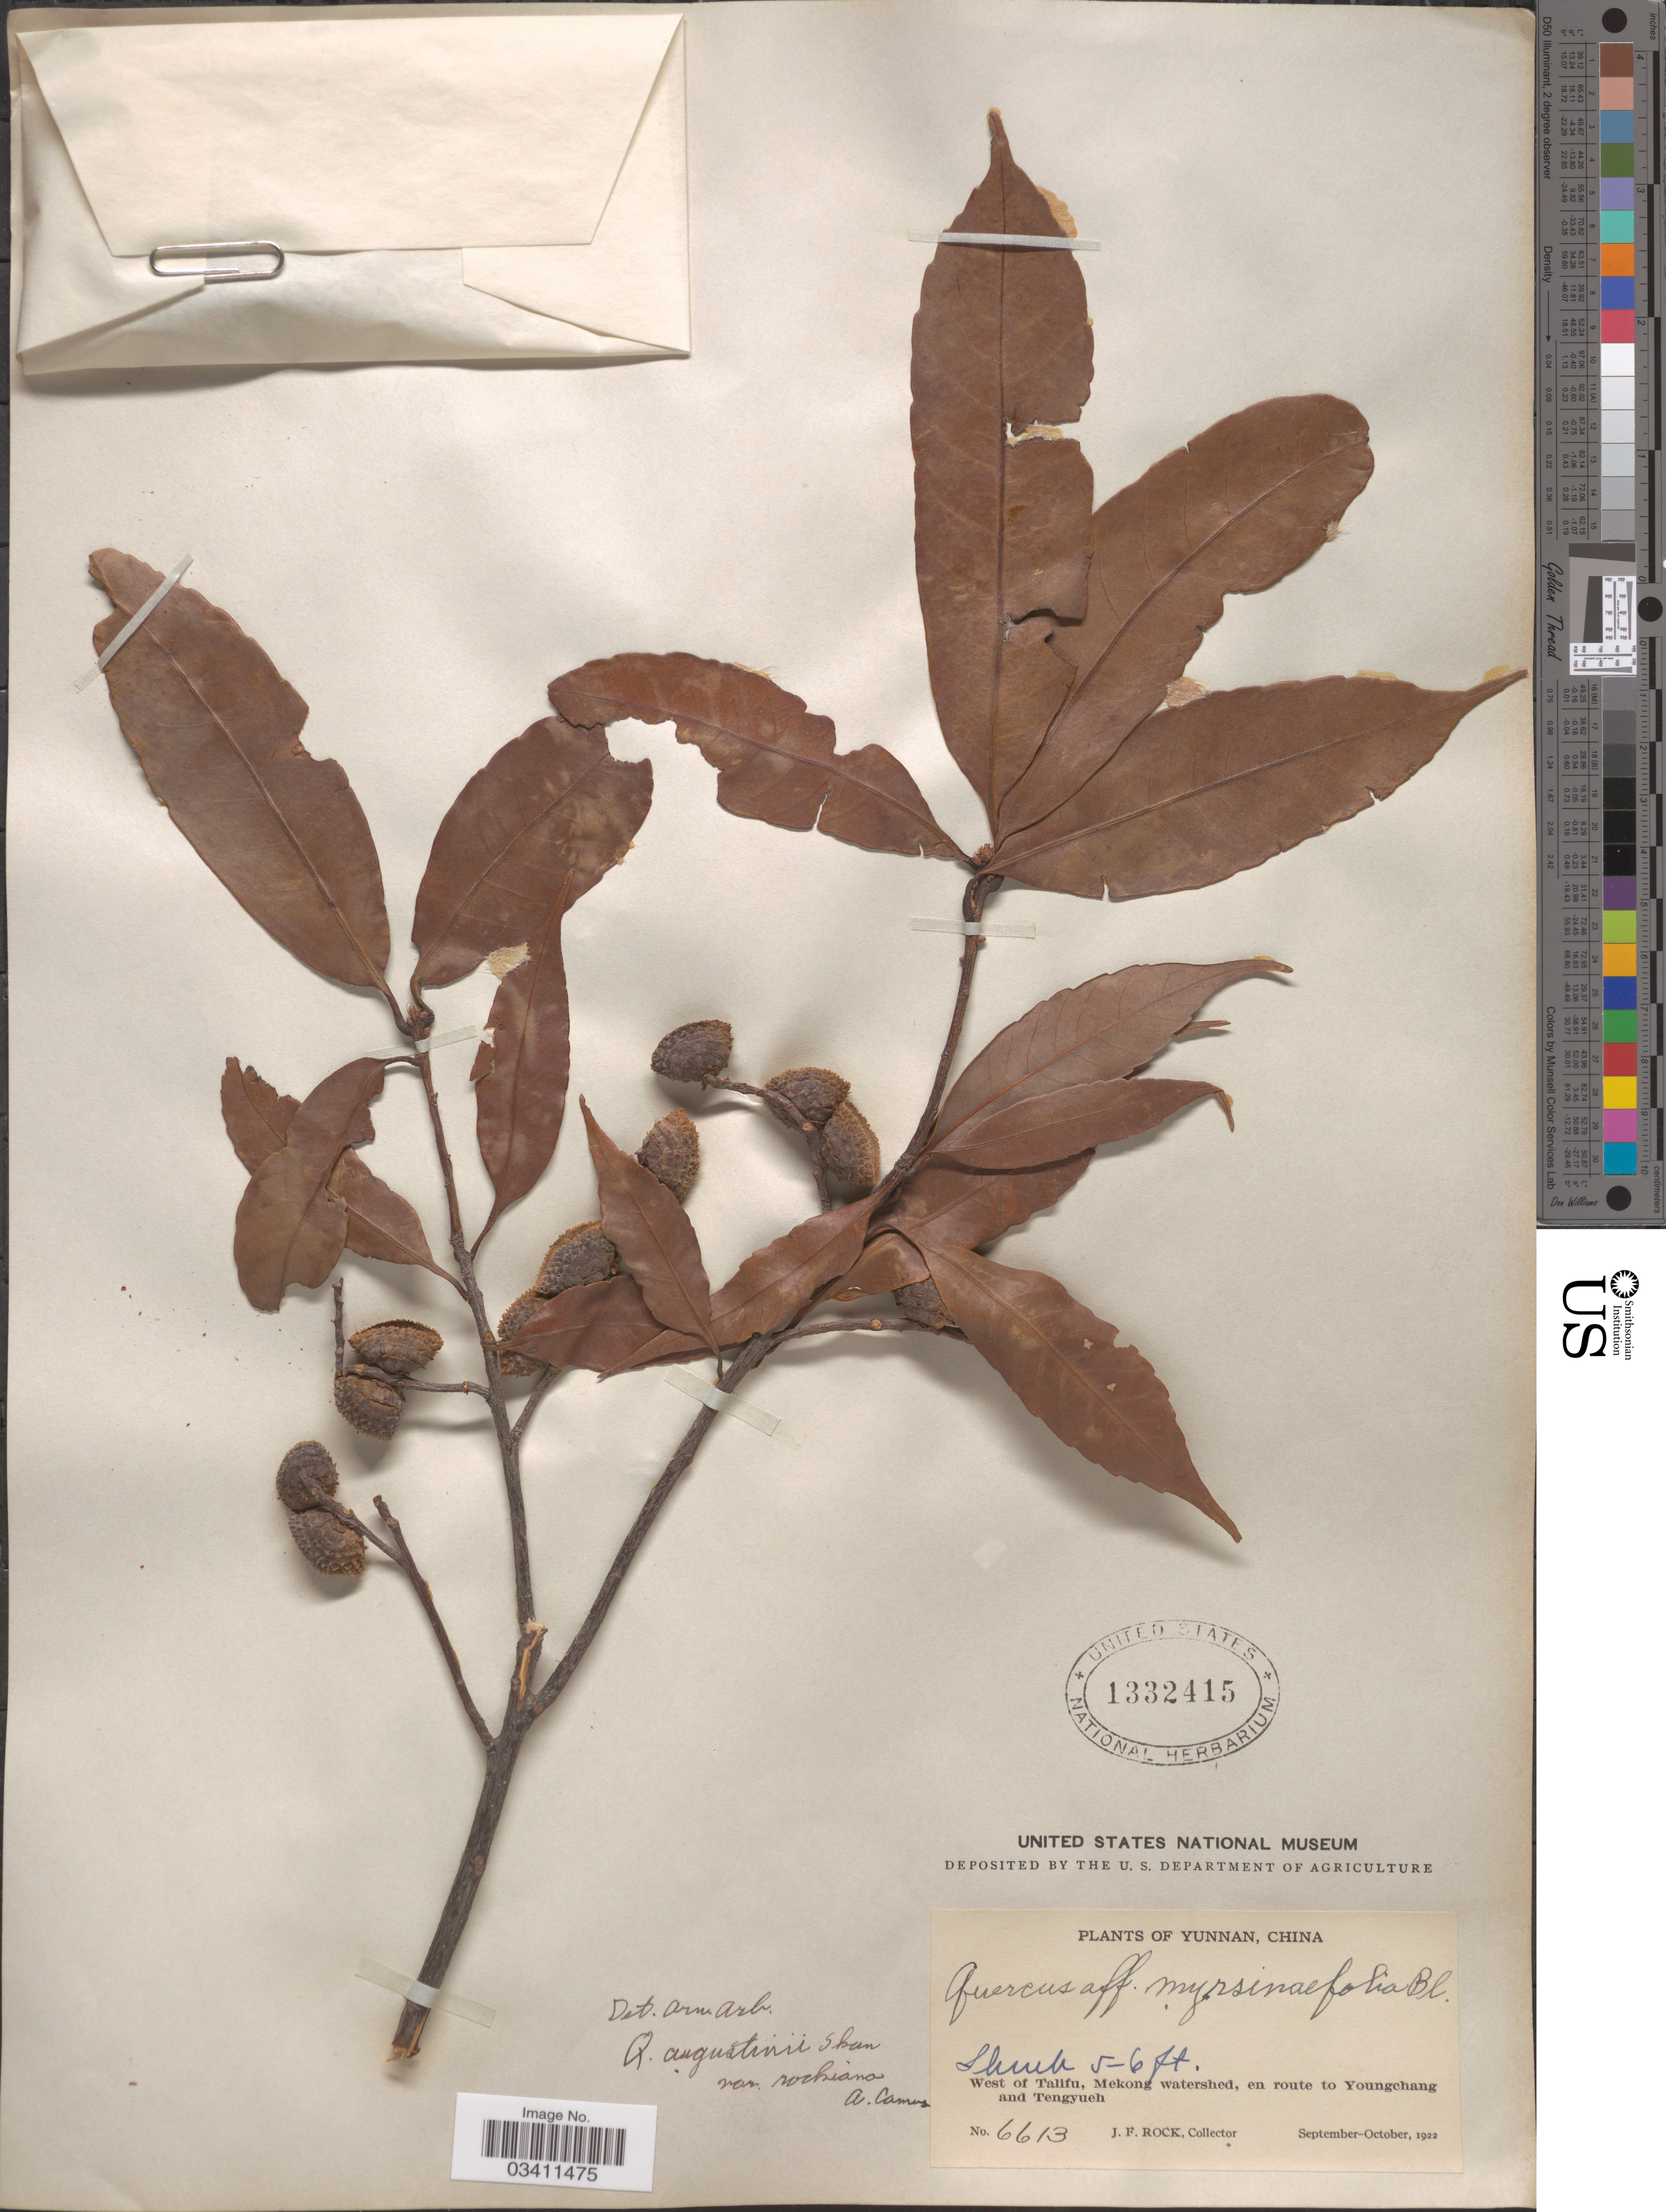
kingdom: Plantae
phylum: Tracheophyta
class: Magnoliopsida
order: Fagales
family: Fagaceae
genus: Quercus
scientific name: Quercus augustinii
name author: Skan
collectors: J. Rock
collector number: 6613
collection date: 1922-09/1922-10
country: China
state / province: Yunnan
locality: West of Talifu, Mekong watershed, en route to Youngchang and Tengyueh.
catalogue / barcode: US 1332415